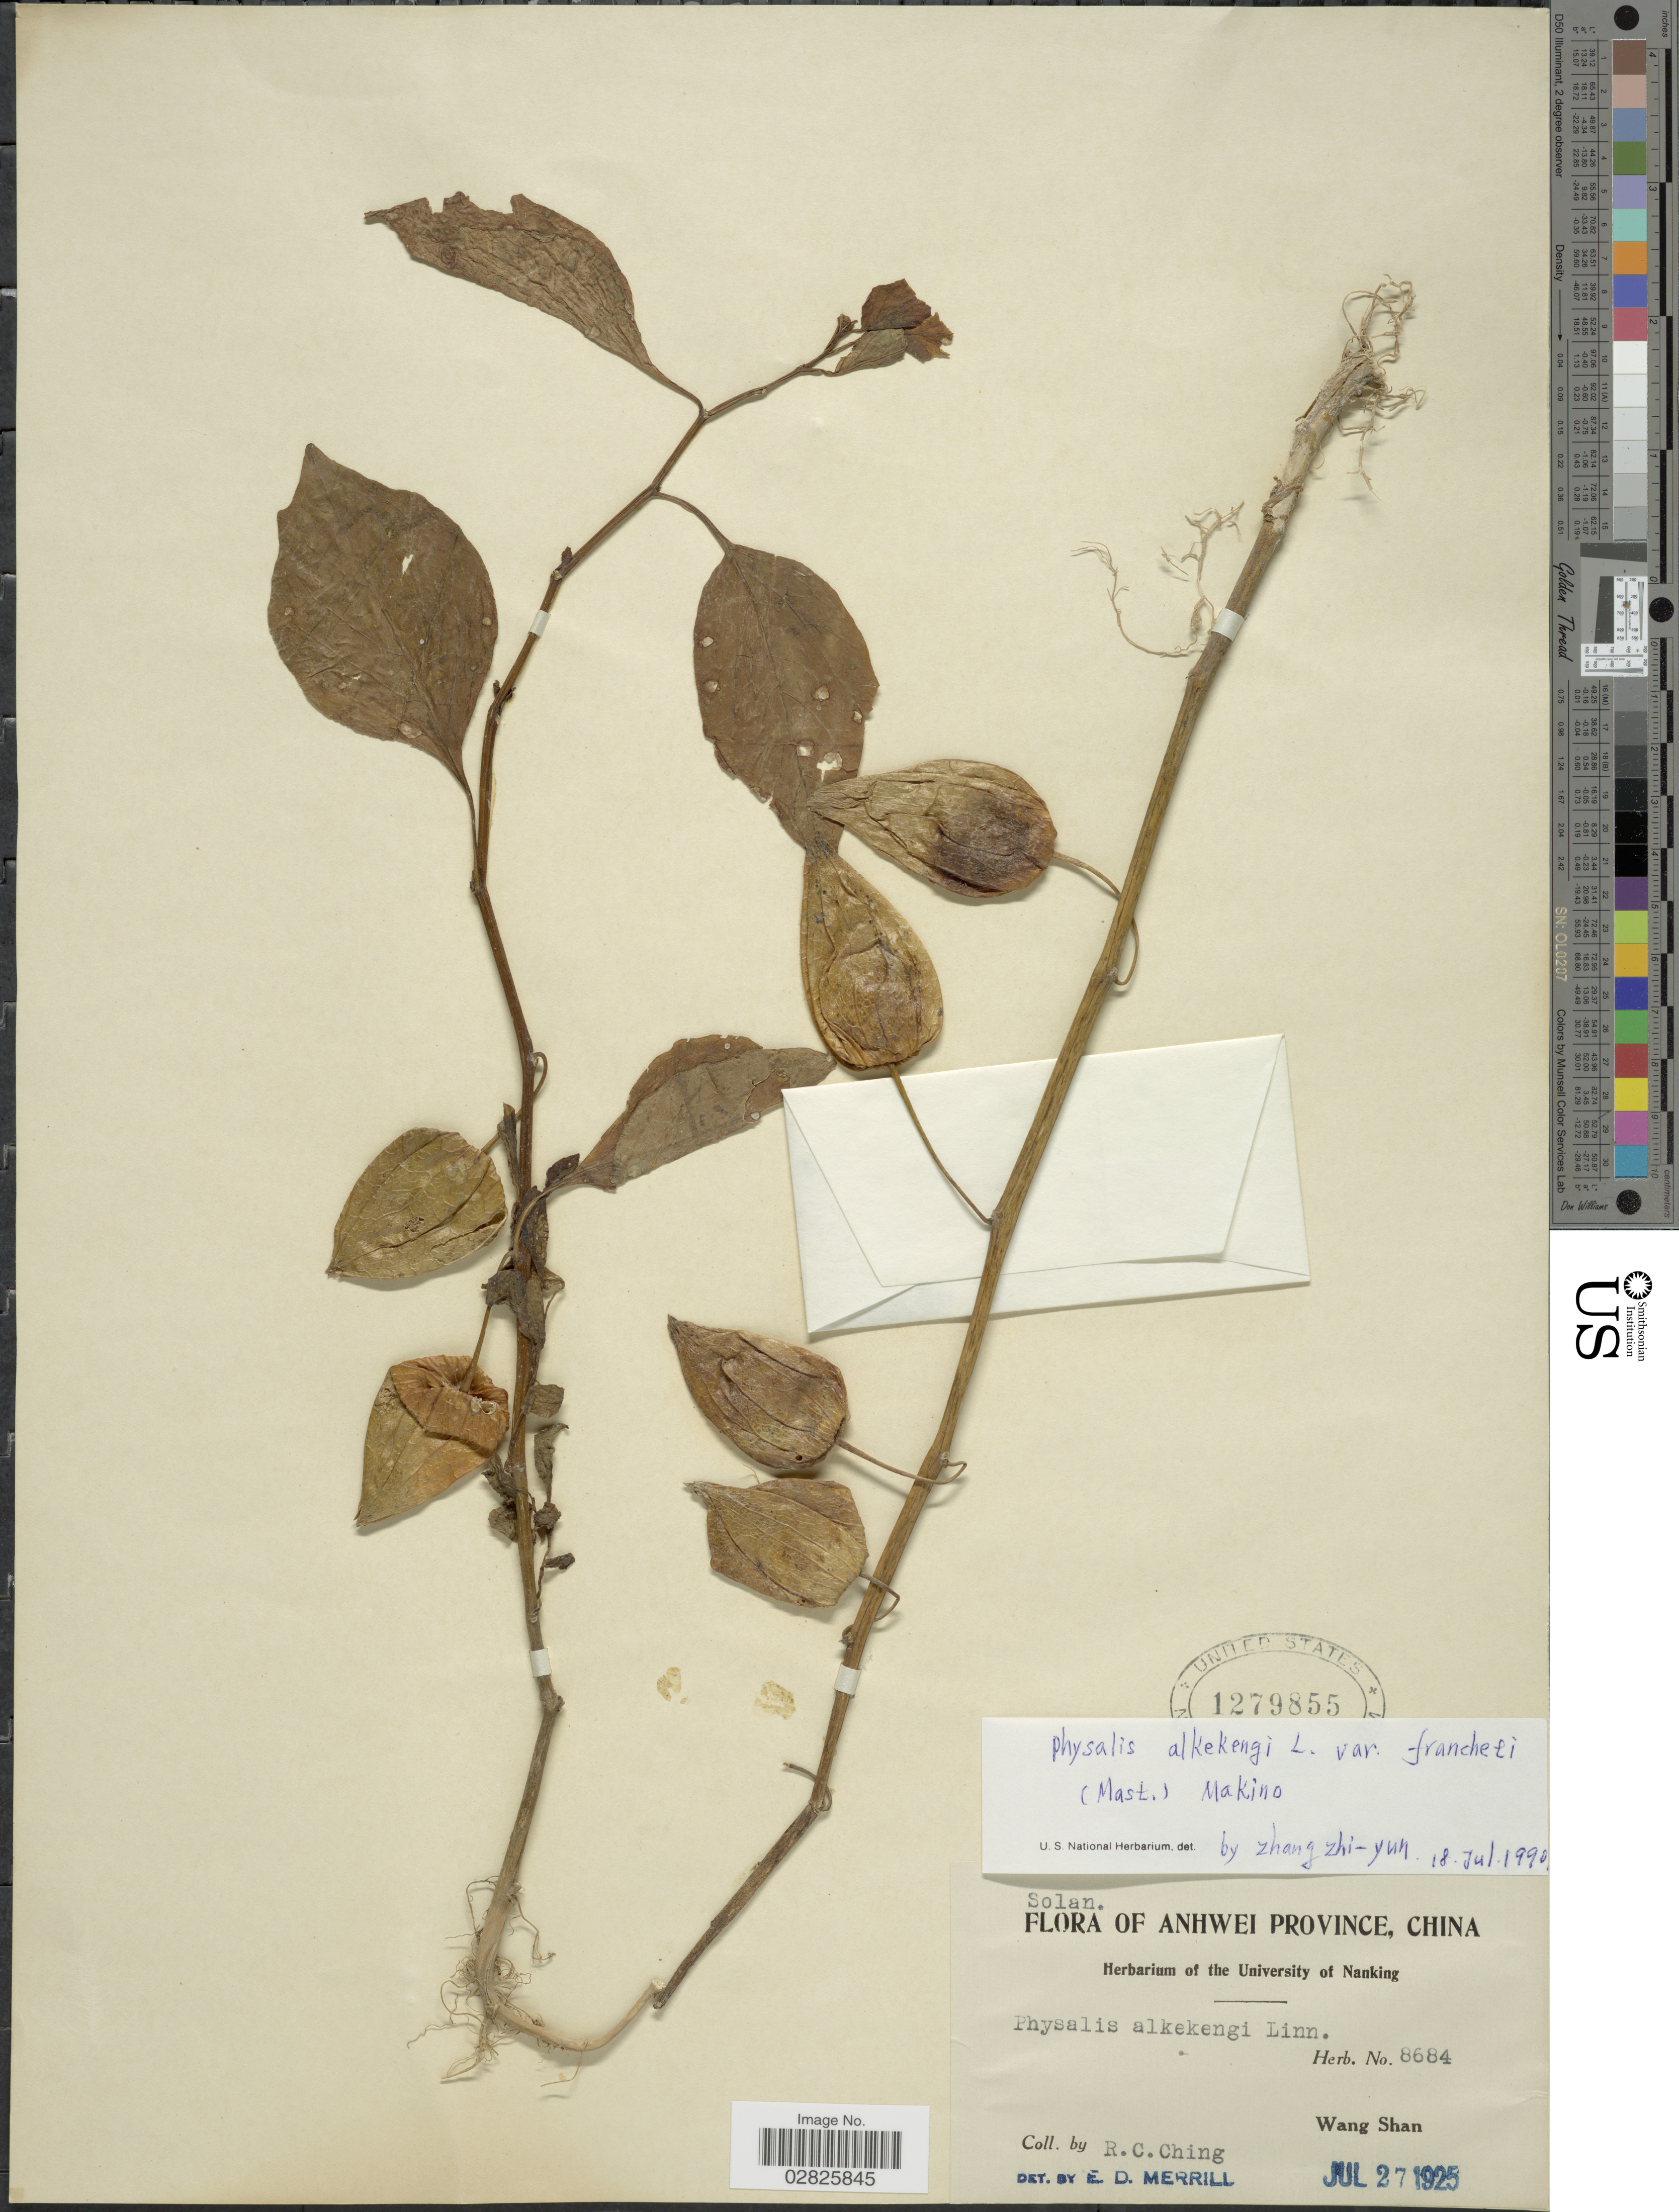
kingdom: Plantae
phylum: Tracheophyta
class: Magnoliopsida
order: Solanales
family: Solanaceae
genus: Physalis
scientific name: Physalis alkekengi var. franchetii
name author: (Mast.) Makino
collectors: R. C. Ching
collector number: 8684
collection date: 1925-07-27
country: China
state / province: Anhui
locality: Anhwei Province. Wang Shan.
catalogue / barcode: US 1279855